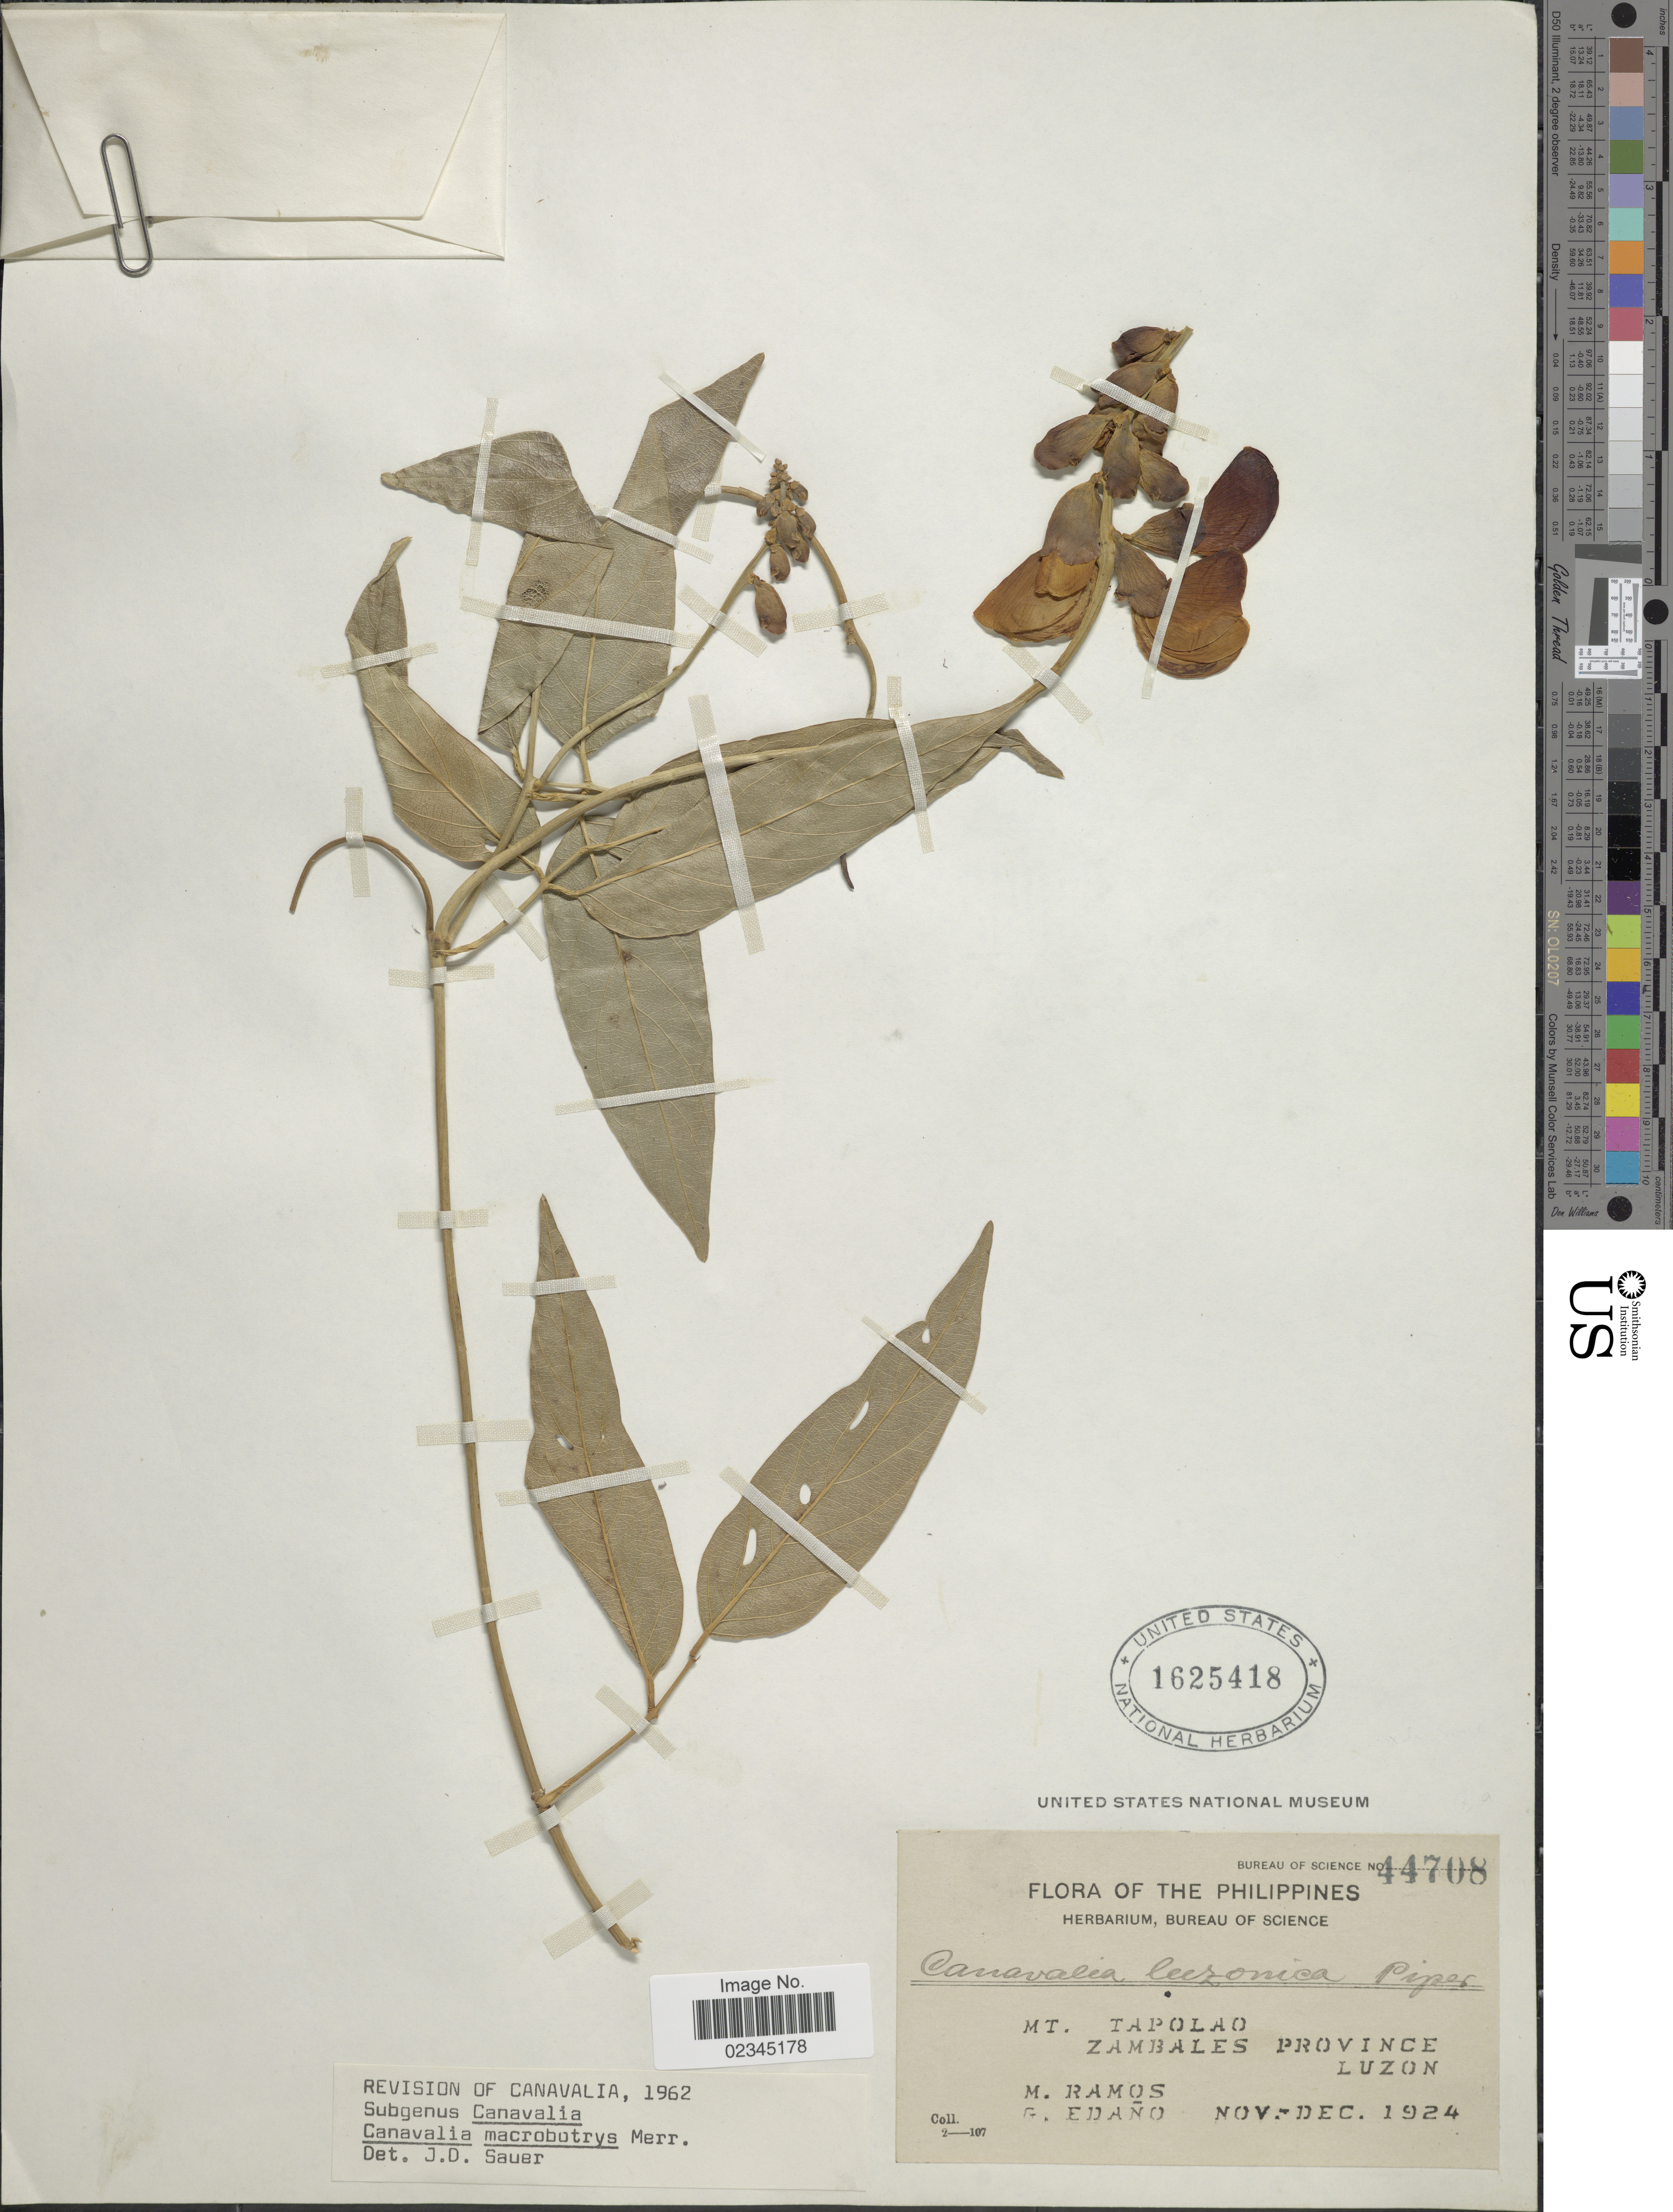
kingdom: Plantae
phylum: Tracheophyta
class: Magnoliopsida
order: Fabales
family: Fabaceae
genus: Canavalia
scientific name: Canavalia macrobotrys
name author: Merr.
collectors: M. Ramos & G. Edaño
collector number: Bureau of Science 44708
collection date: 1924-11/1924-12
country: Philippines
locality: Mt. Tapolao, Zambales Province, Luzon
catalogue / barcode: US 1625418